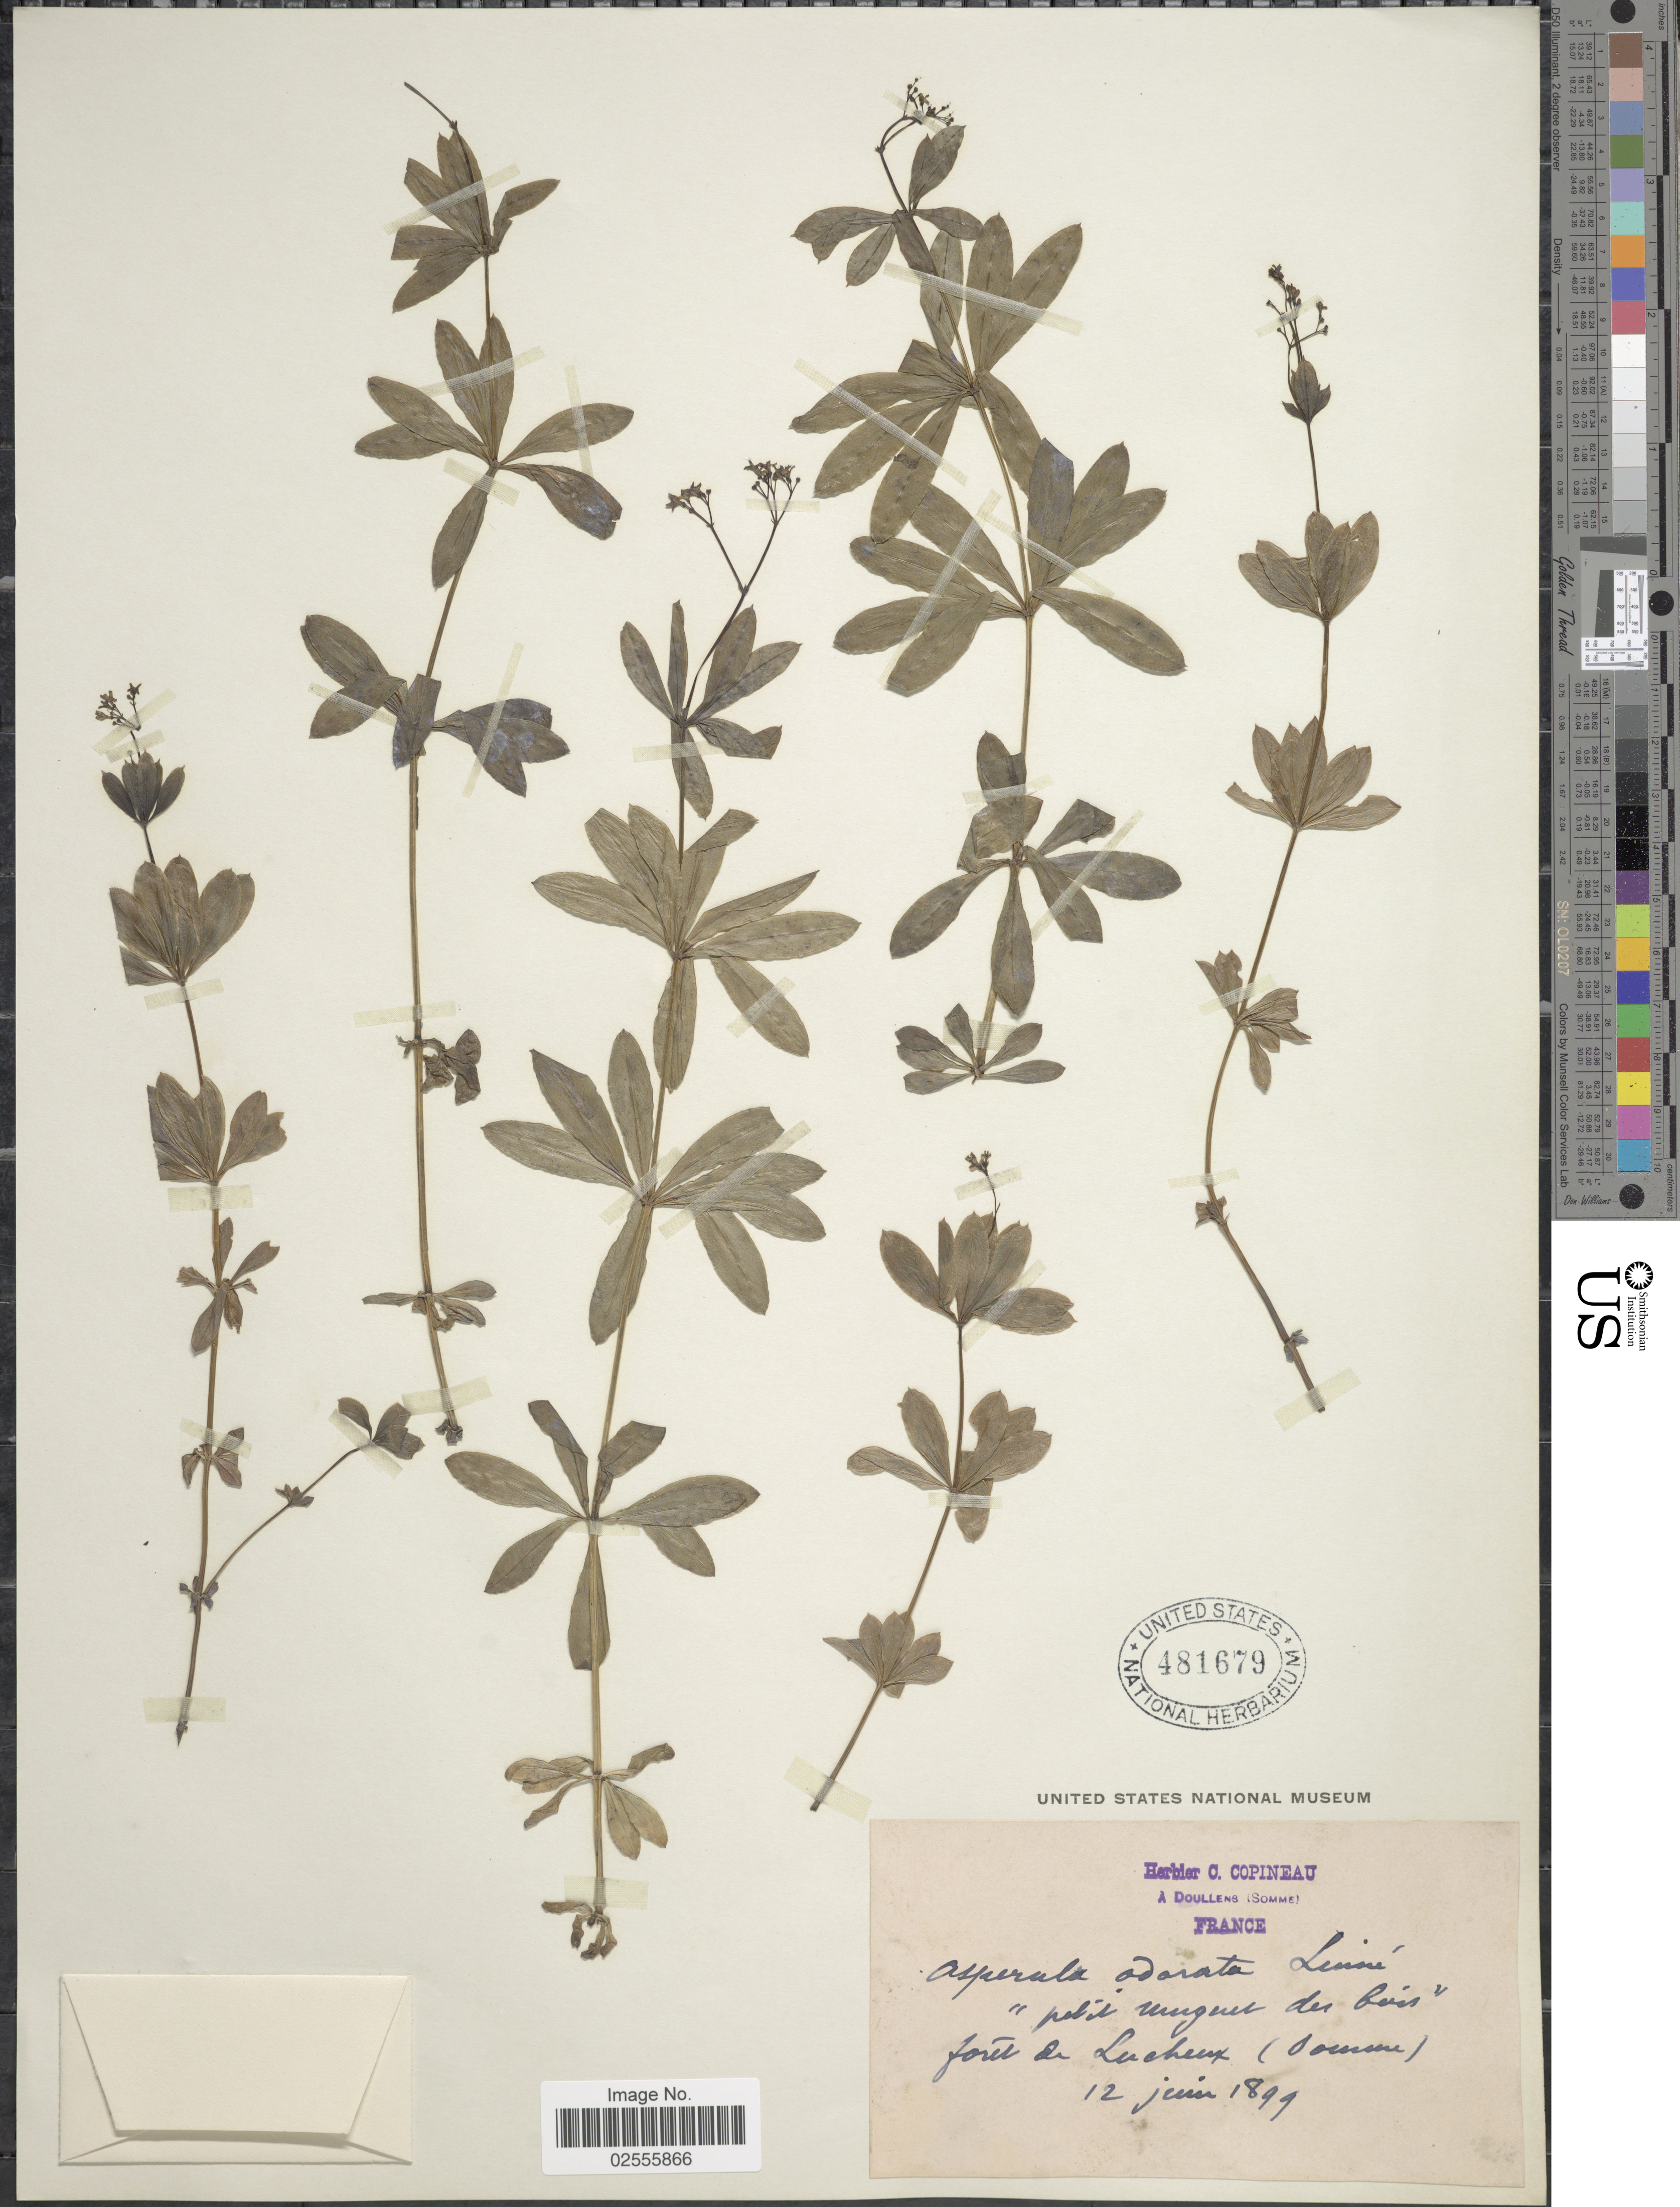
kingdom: Plantae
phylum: Tracheophyta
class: Magnoliopsida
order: Gentianales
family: Rubiaceae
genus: Asperula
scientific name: Asperula odorata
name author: L.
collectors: ex herb. C. Copineau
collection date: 1899-08-12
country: France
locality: Foret de Lucheux (Somme)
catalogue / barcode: US 481679